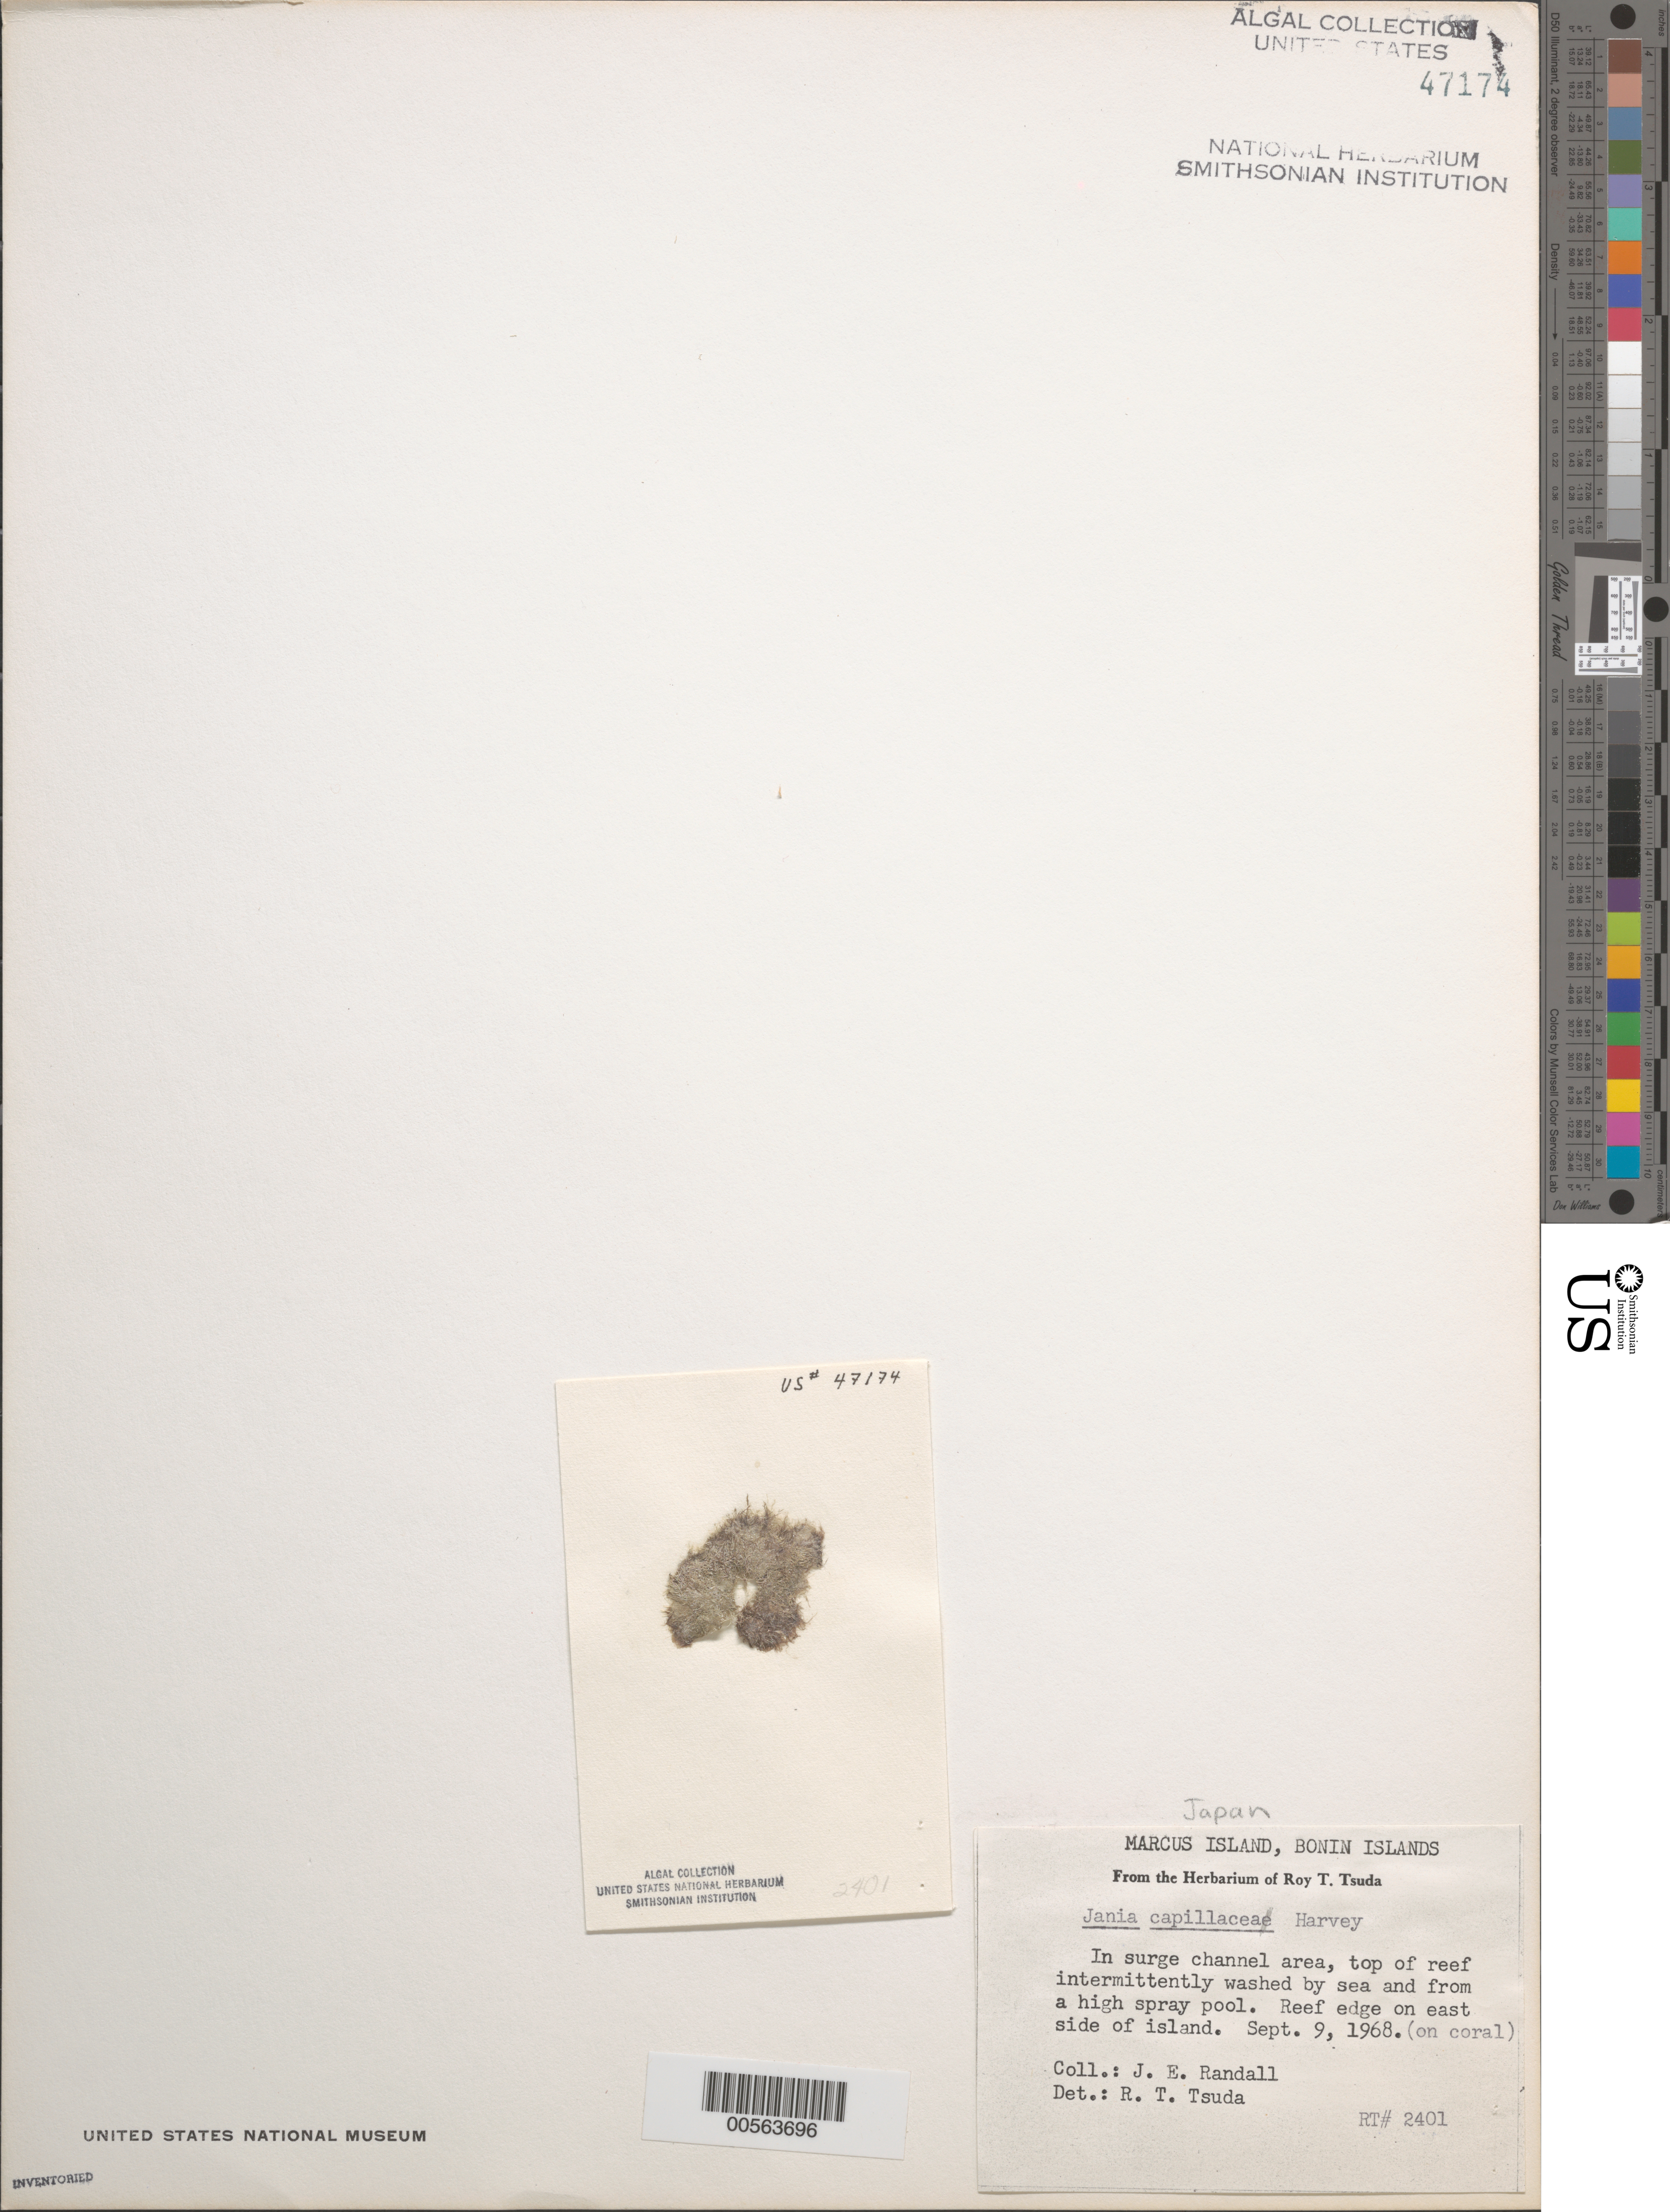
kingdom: Plantae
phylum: Rhodophyta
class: Florideophyceae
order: Corallinales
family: Corallinaceae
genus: Jania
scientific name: Jania capillacea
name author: Harv.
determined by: Tsuda, R. T.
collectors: J. Randall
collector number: Rt 2401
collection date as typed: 09 Sep 1968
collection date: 1968-09-09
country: Japan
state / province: Tokyo, Federal City of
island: Marcus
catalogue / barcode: US 47174